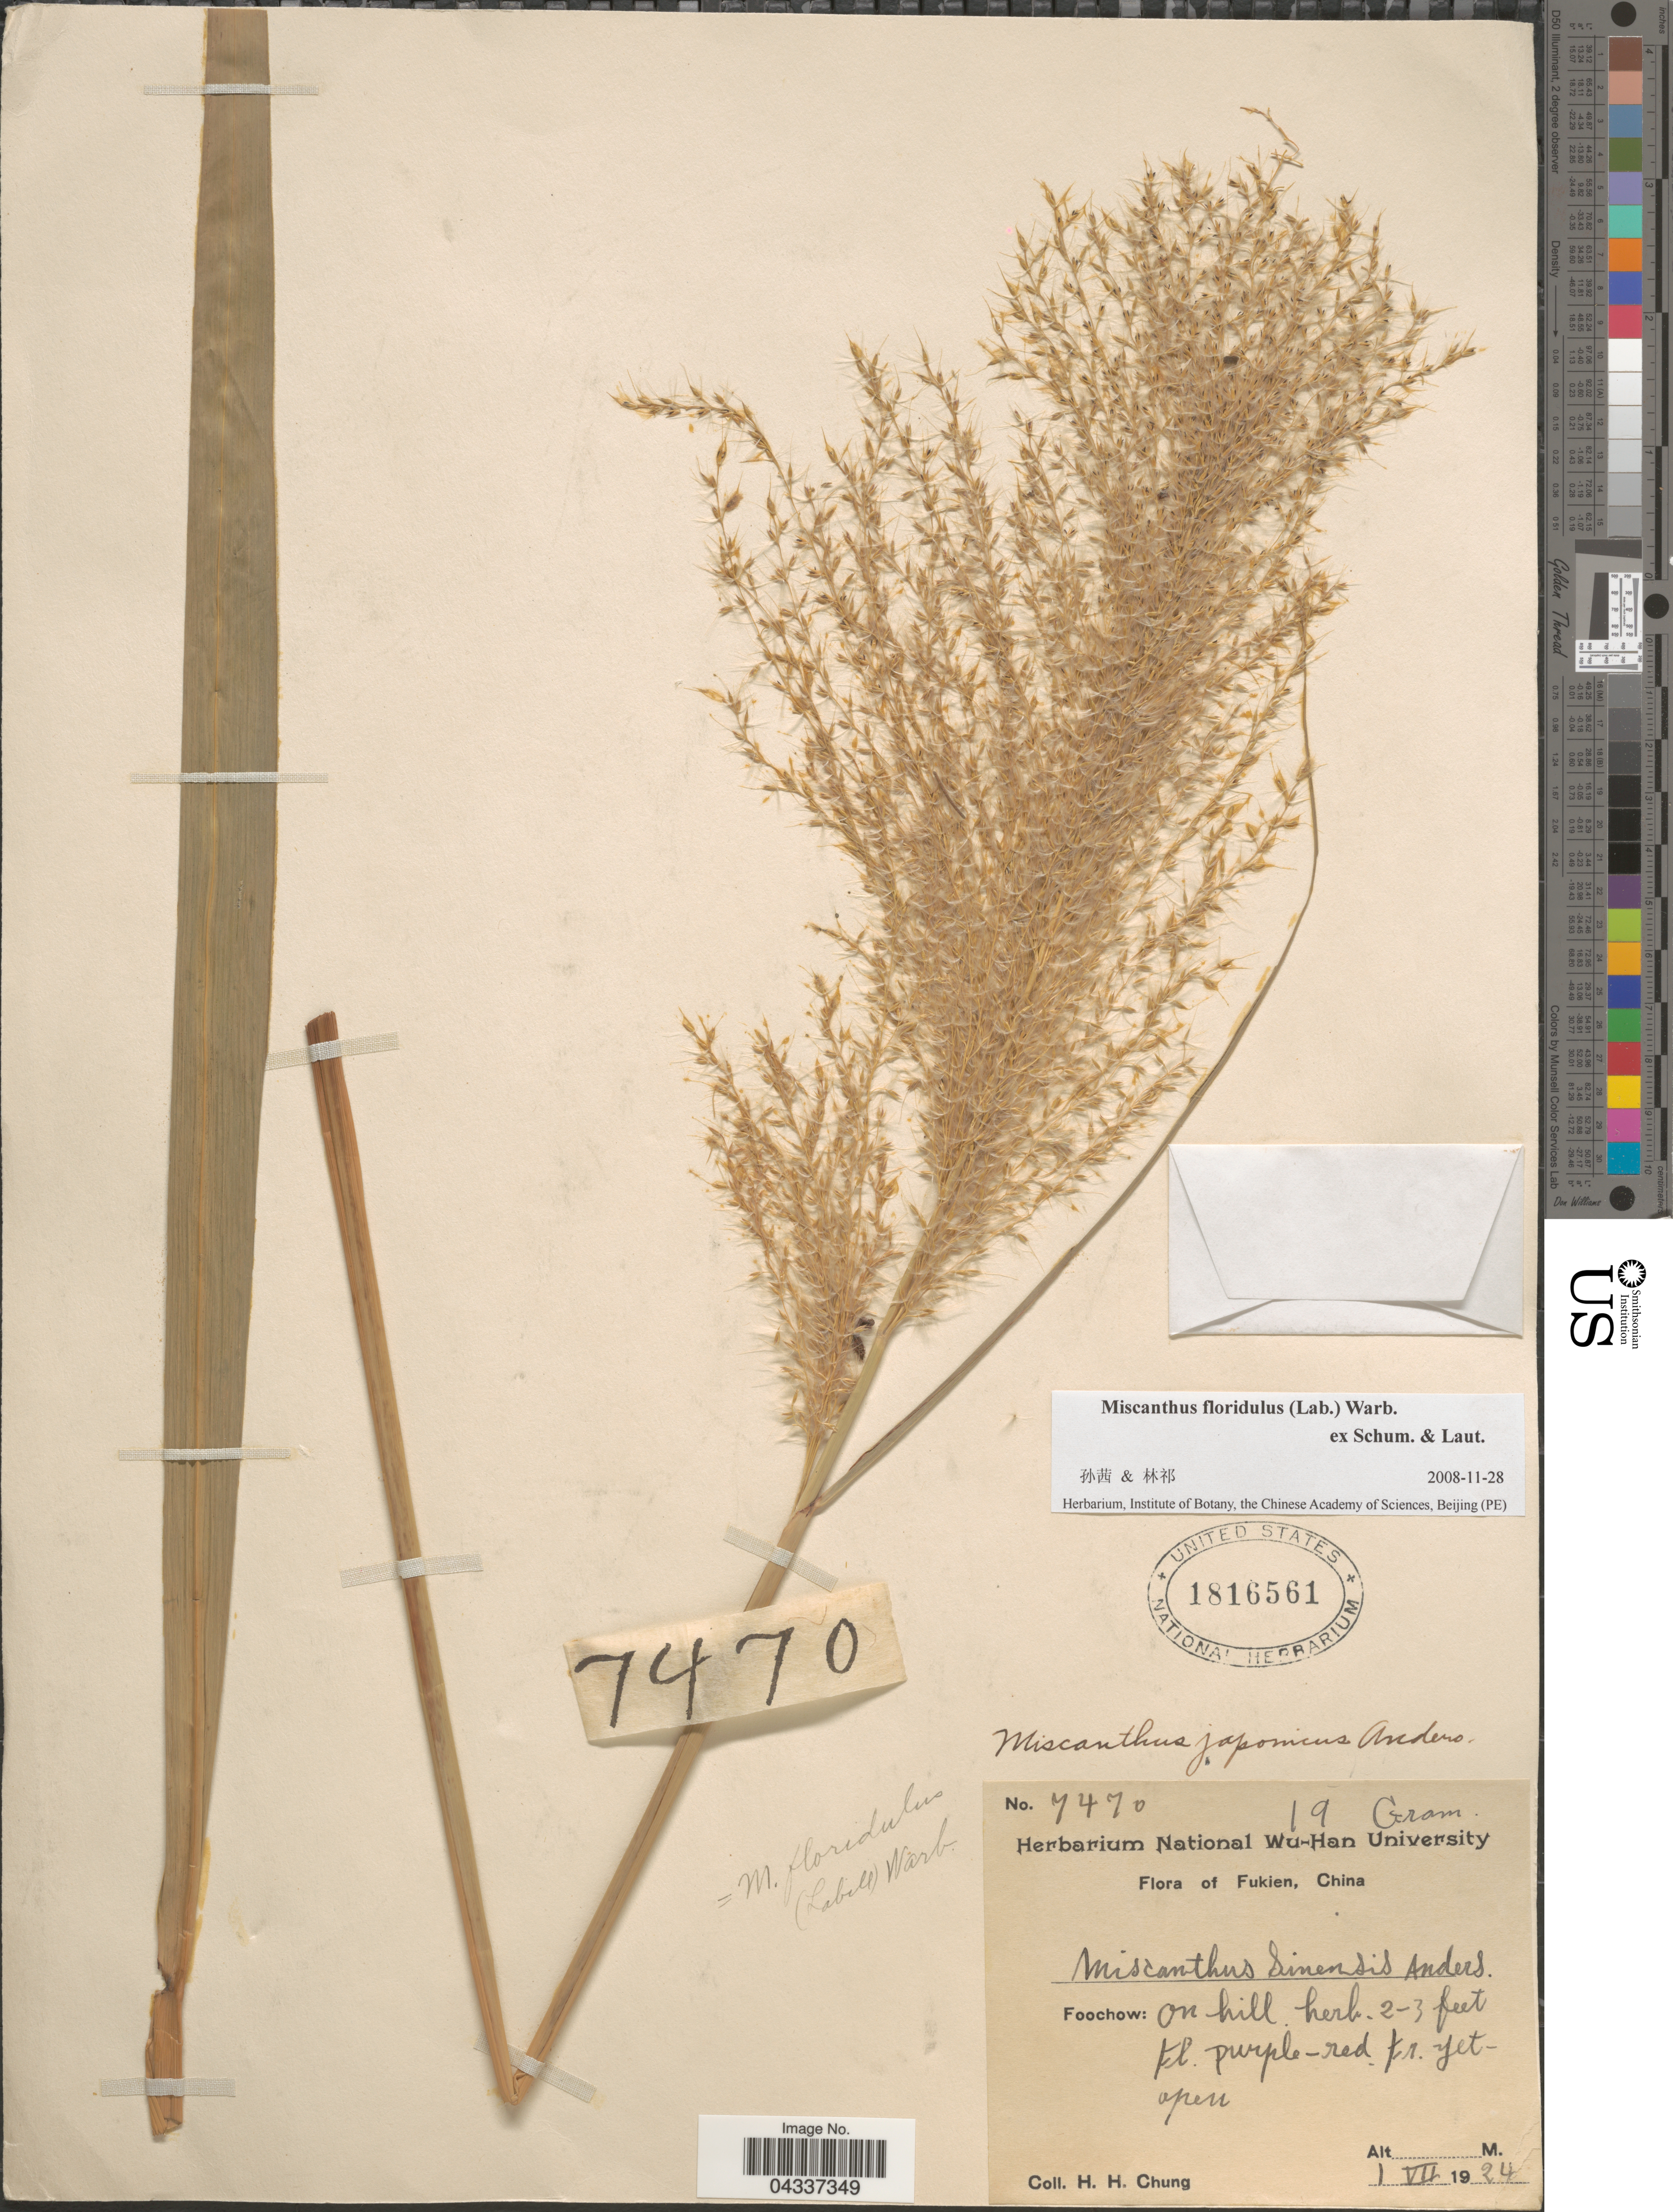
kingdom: Plantae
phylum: Tracheophyta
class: Liliopsida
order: Poales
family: Poaceae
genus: Miscanthus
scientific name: Miscanthus floridulus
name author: (Labill.) Warb.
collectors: H. Chung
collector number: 7470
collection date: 1924-07-01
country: China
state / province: Fujian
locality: Fukien. Foochow.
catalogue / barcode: US 1816561